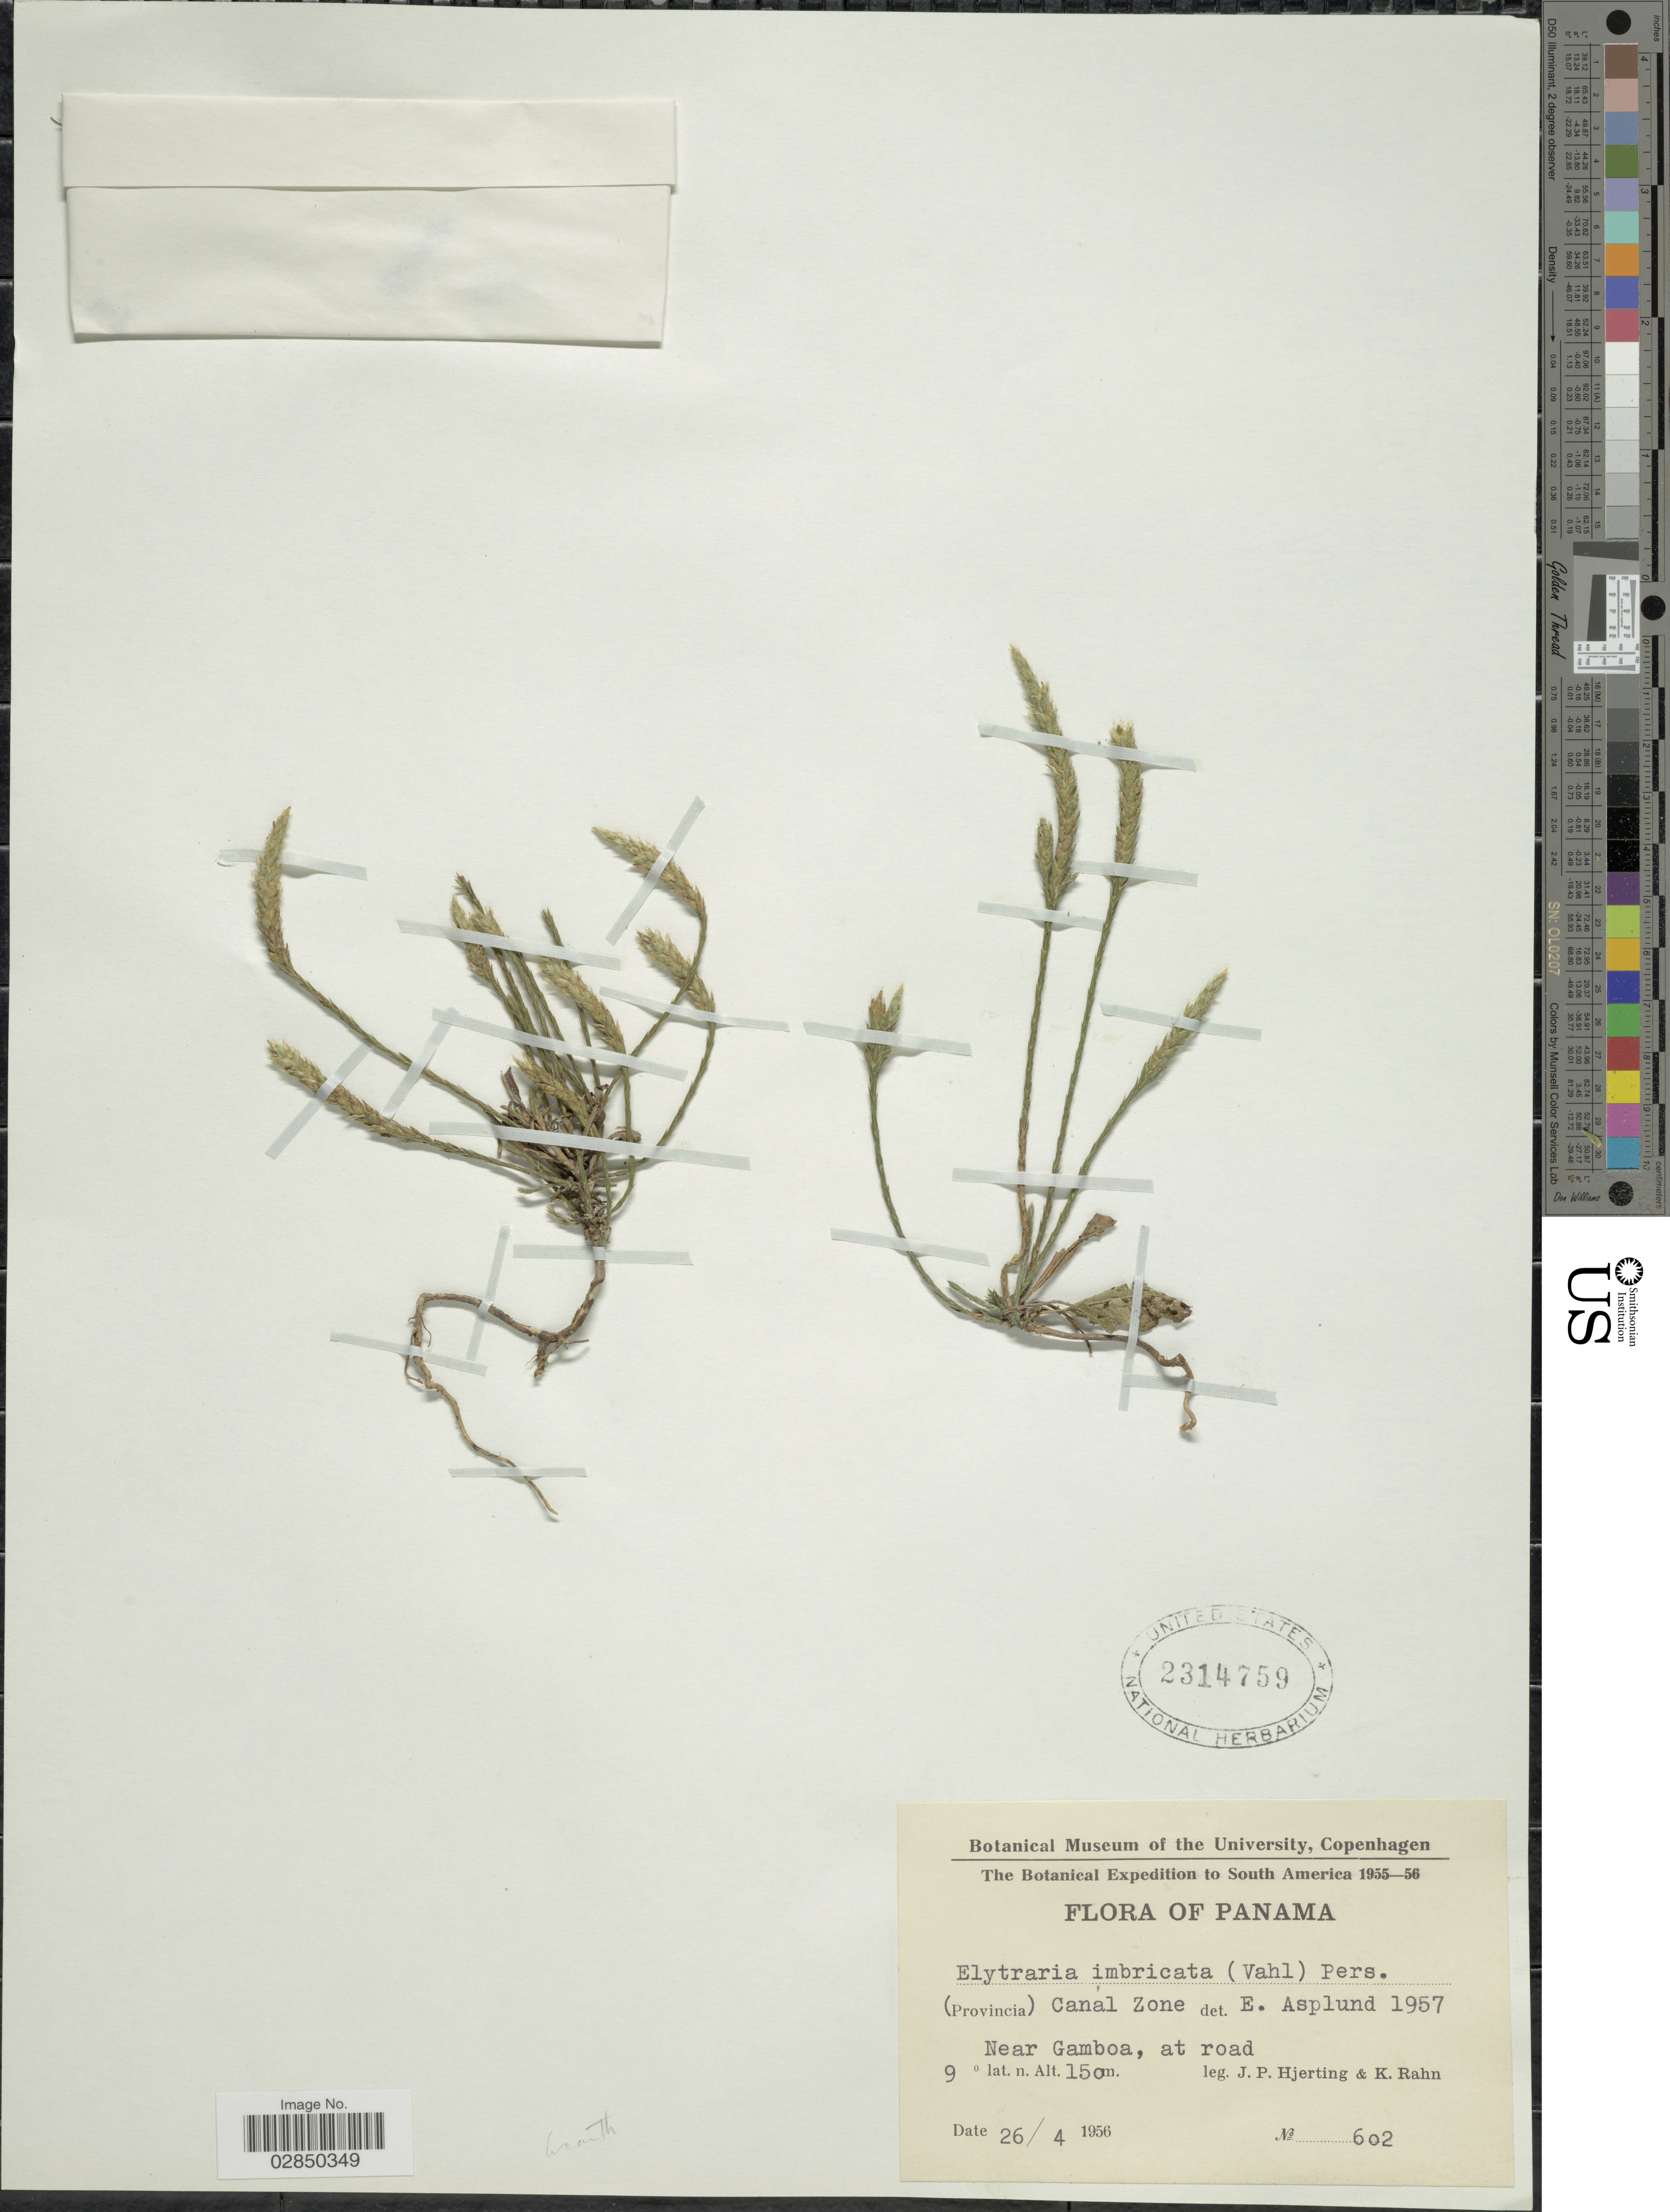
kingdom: Plantae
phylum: Tracheophyta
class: Magnoliopsida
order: Lamiales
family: Acanthaceae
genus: Elytraria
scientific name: Elytraria imbricata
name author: (Vahl) Pers.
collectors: J. P. Hjerting & K. Rahn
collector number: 602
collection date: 1956-04-26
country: Panama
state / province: Colón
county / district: Canal Zone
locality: Canal Zone. Near Gamboa, at road.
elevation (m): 150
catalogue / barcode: US 2314759